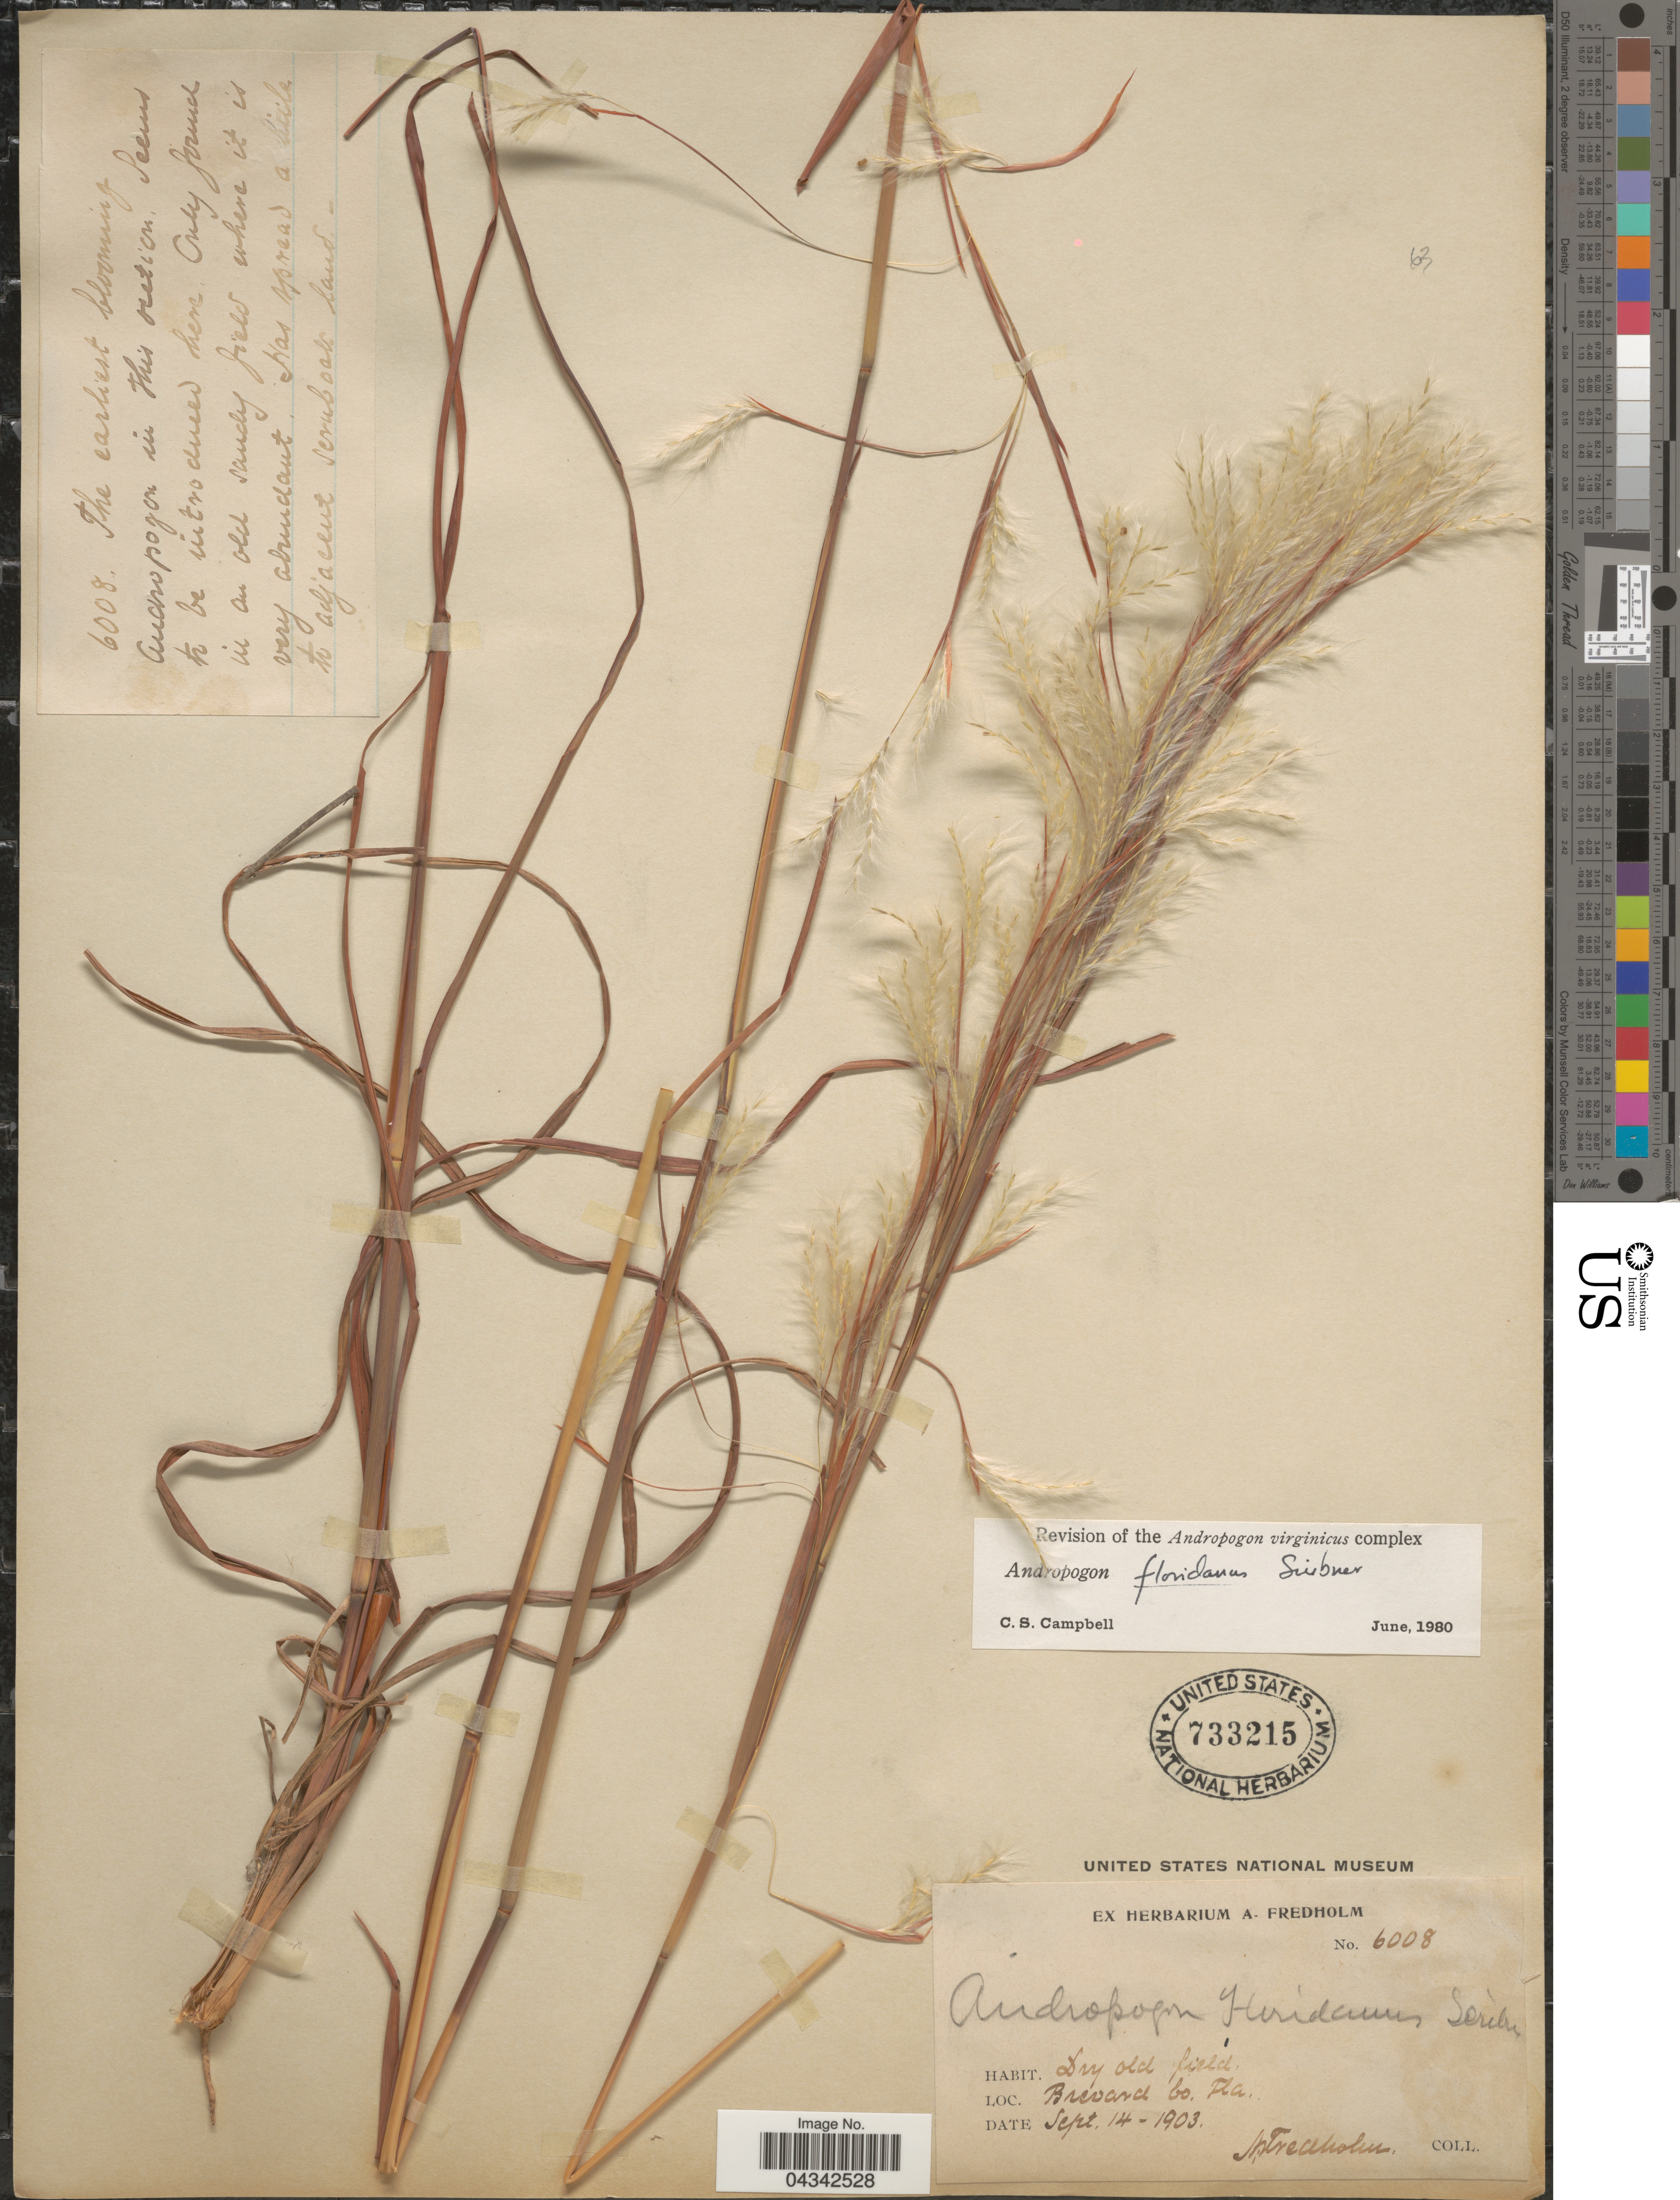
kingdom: Plantae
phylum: Tracheophyta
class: Liliopsida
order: Poales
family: Poaceae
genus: Andropogon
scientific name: Andropogon floridanus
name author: Scribn.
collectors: A. Fredholm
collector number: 6008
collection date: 1903-09-14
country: United States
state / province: Florida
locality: Brevard Co.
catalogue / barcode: US 733215